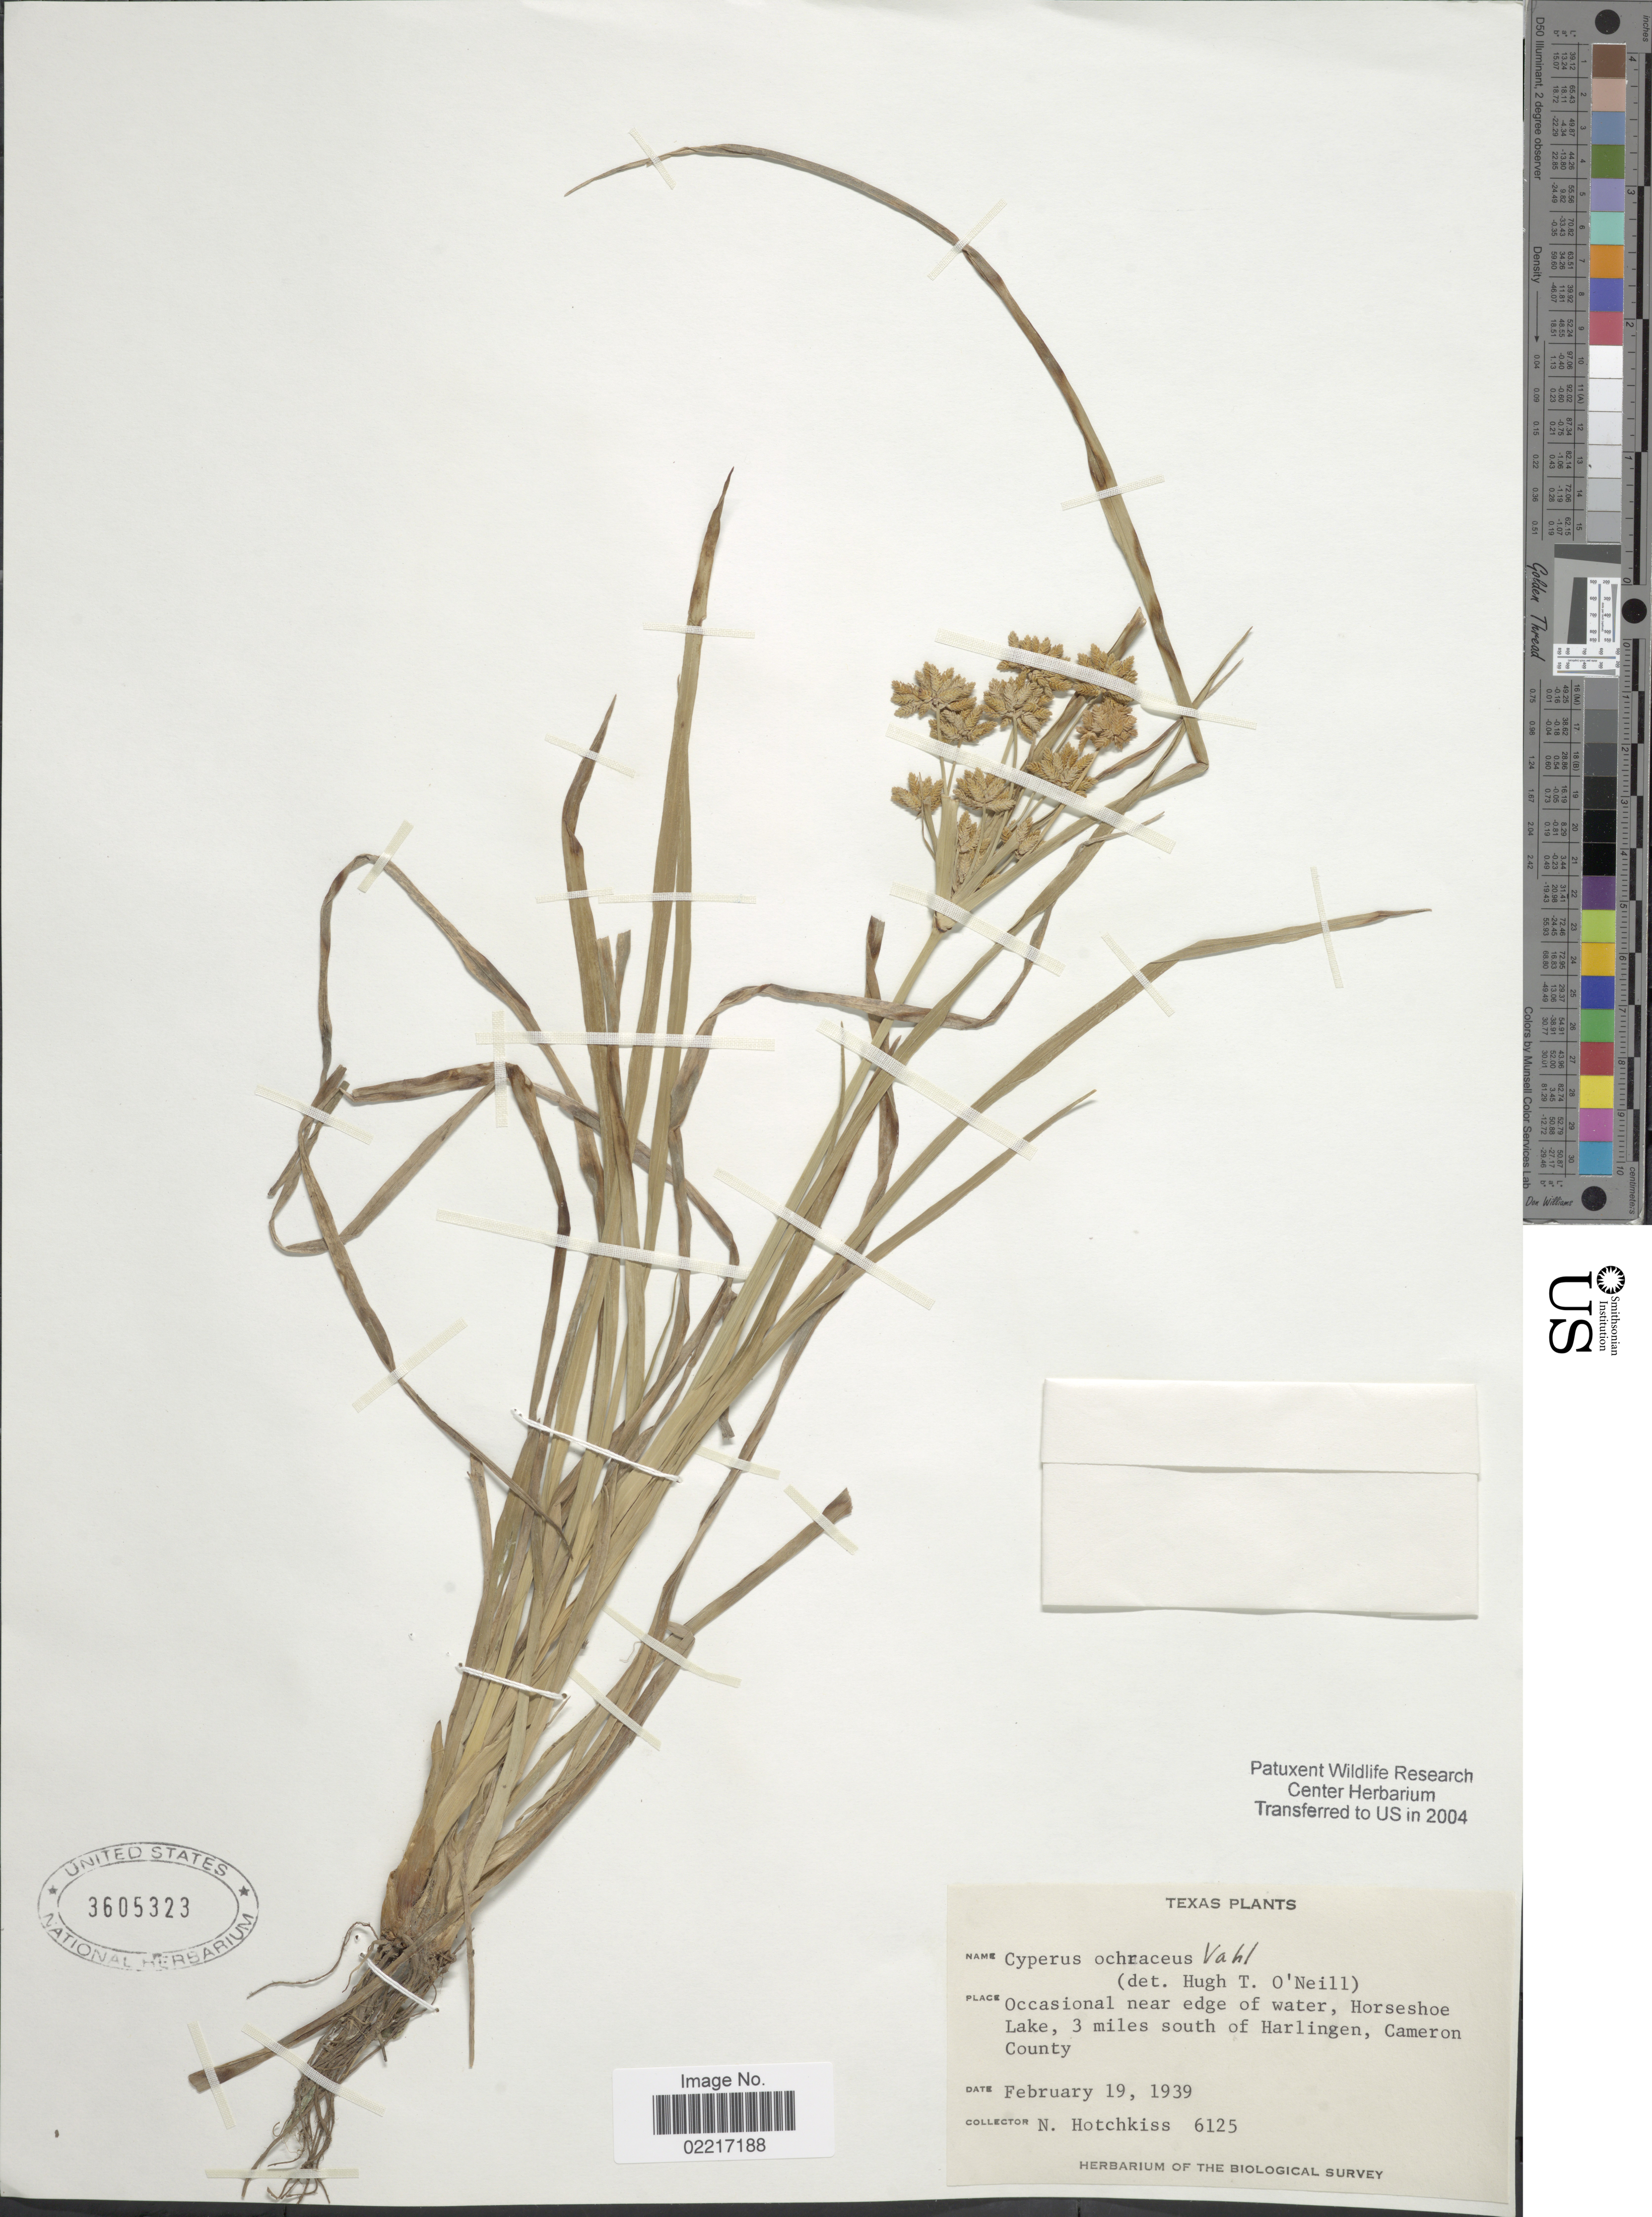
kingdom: Plantae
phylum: Tracheophyta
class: Liliopsida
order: Poales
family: Cyperaceae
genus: Cyperus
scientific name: Cyperus ochraceus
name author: Vahl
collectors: N. Hotchkiss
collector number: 6125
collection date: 1939-02-19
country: United States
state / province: Texas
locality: Occasional near edge of water, Horsehoe Lake, 3 miles south of Harlingen, Cameron County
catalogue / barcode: US 3605323